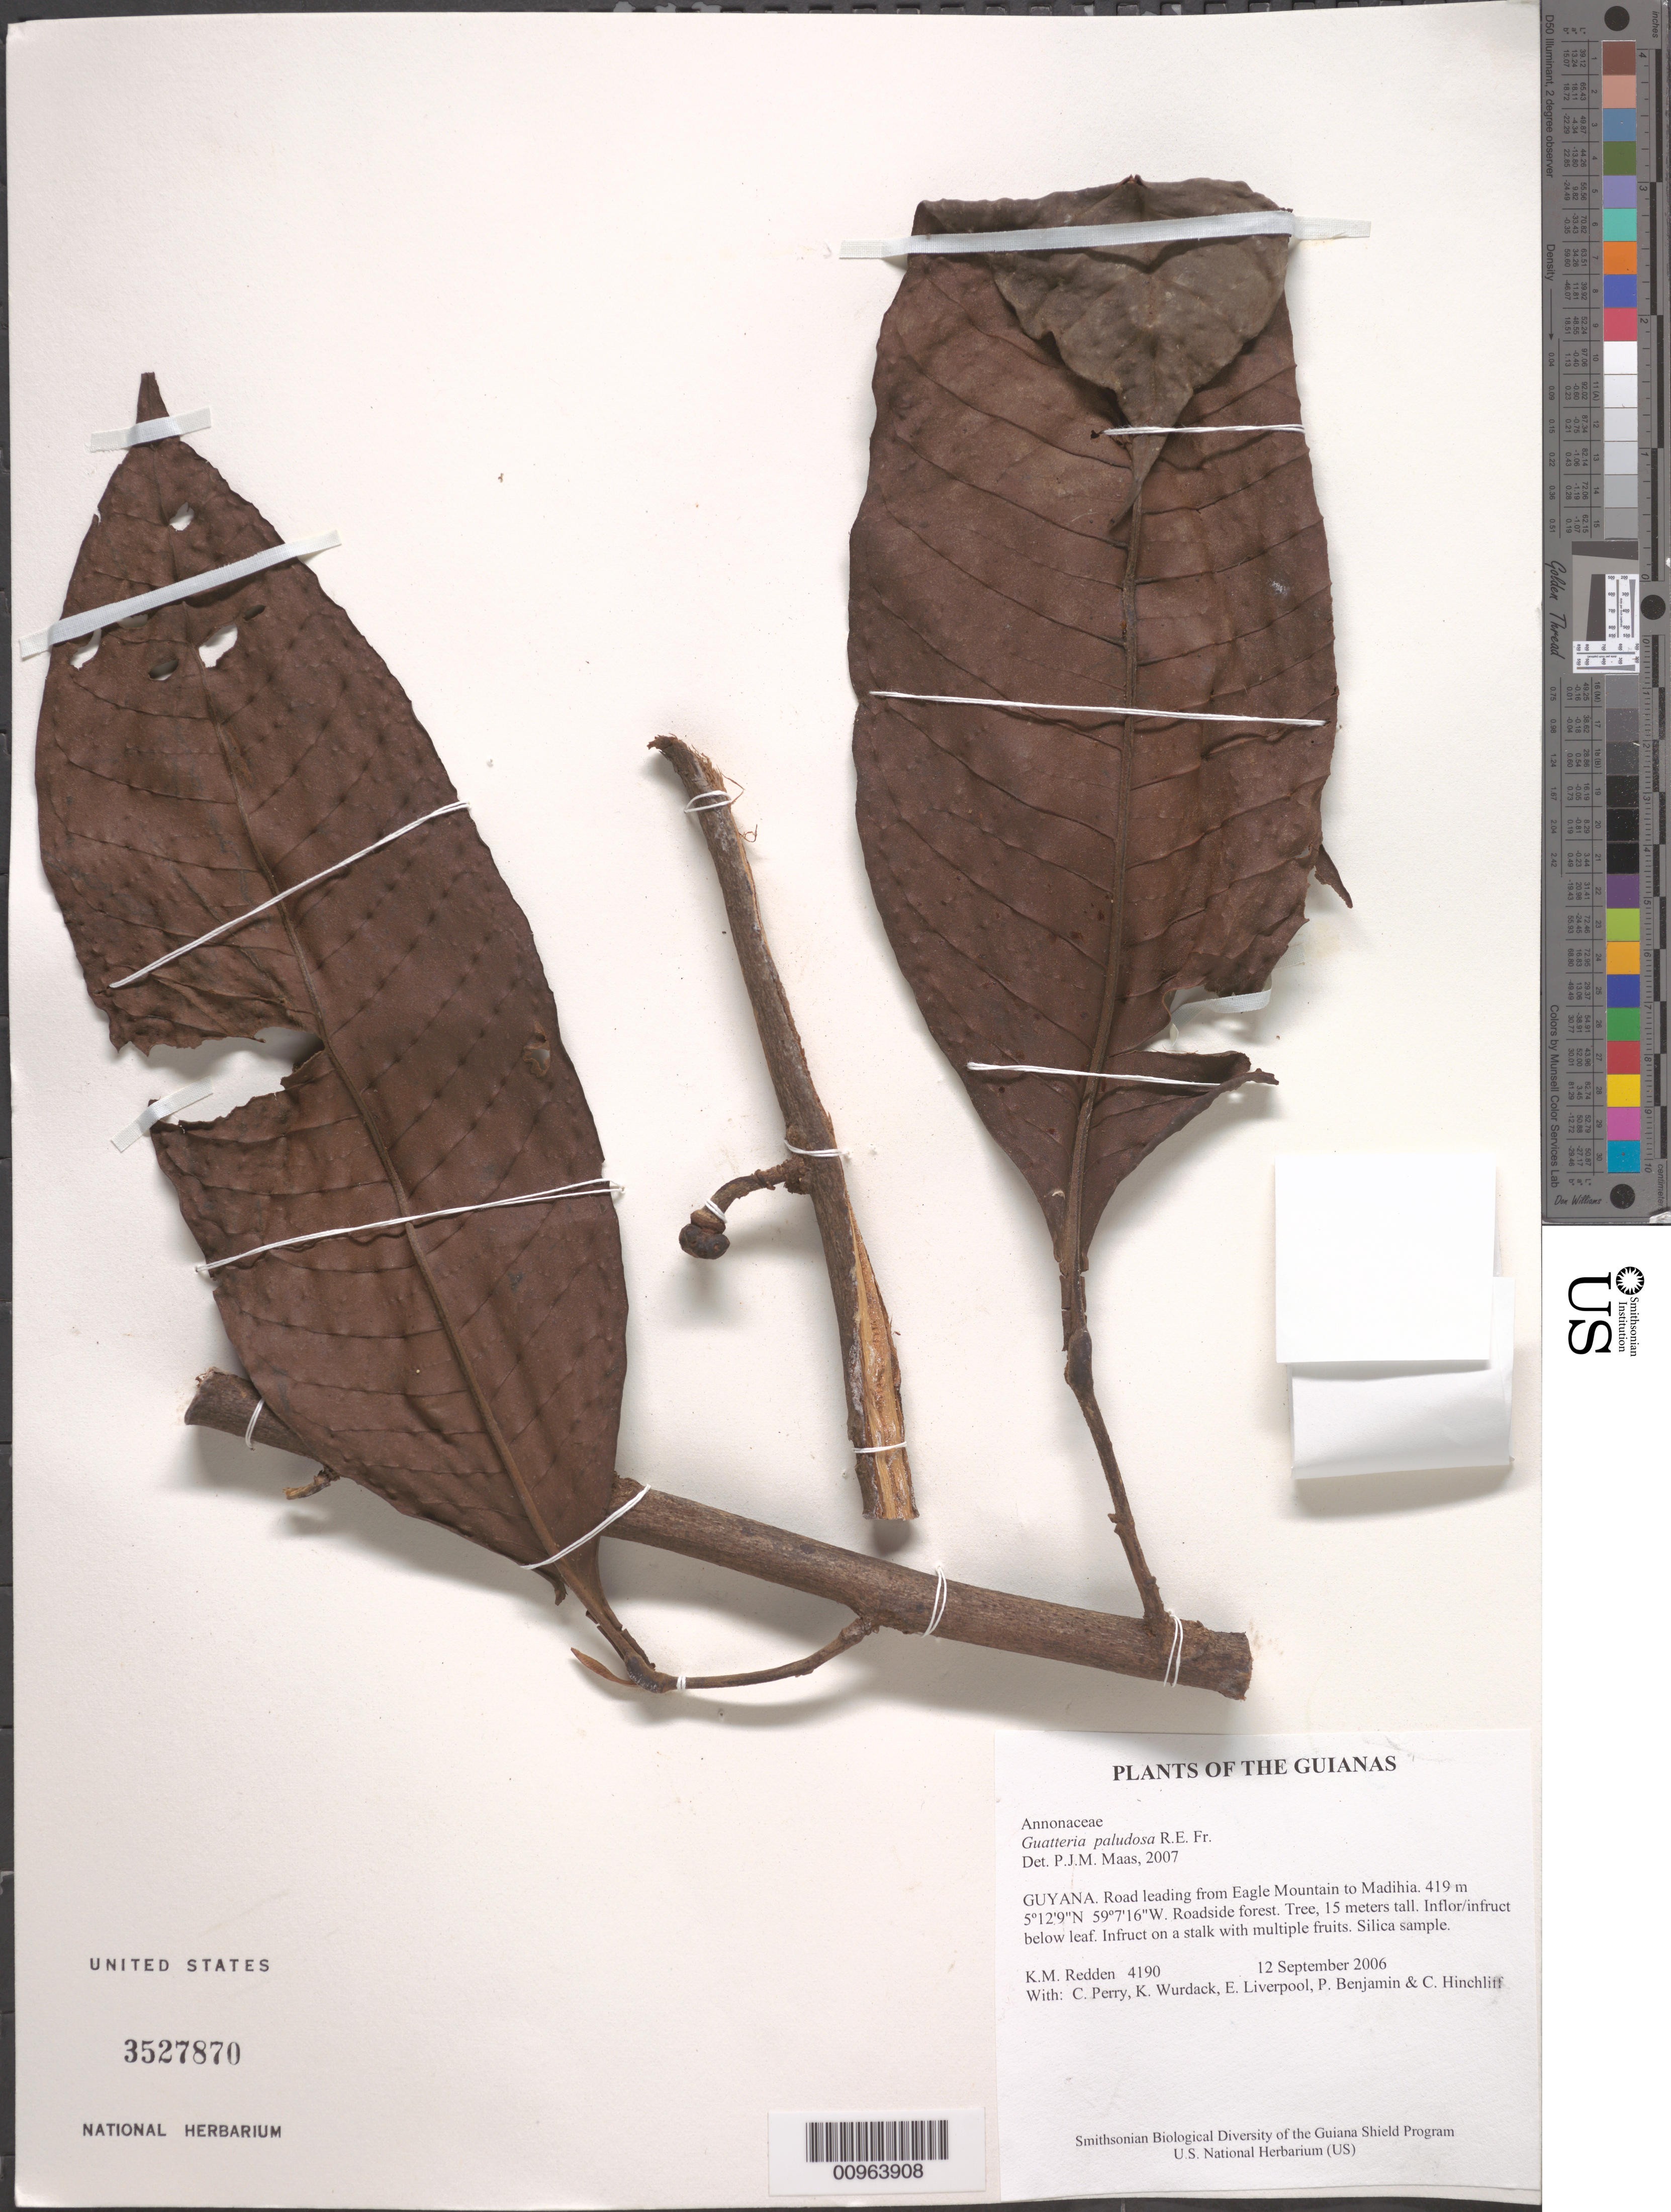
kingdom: Plantae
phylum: Tracheophyta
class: Magnoliopsida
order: Magnoliales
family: Annonaceae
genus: Guatteria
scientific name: Guatteria paludosa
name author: R.E. Fr.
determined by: Maas, Paul J. M.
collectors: K. M. Redden, C. Perry, K. Wurdack, E. Liverpool, P. Benjamin & C. E. Hinchliff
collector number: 4190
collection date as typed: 12 September 2006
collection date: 2006-09-12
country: Guyana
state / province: Potaro-Siparuni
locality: Road leading from Eagle Mountain to Madihia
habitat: Roadside forest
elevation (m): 419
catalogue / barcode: US 3527870